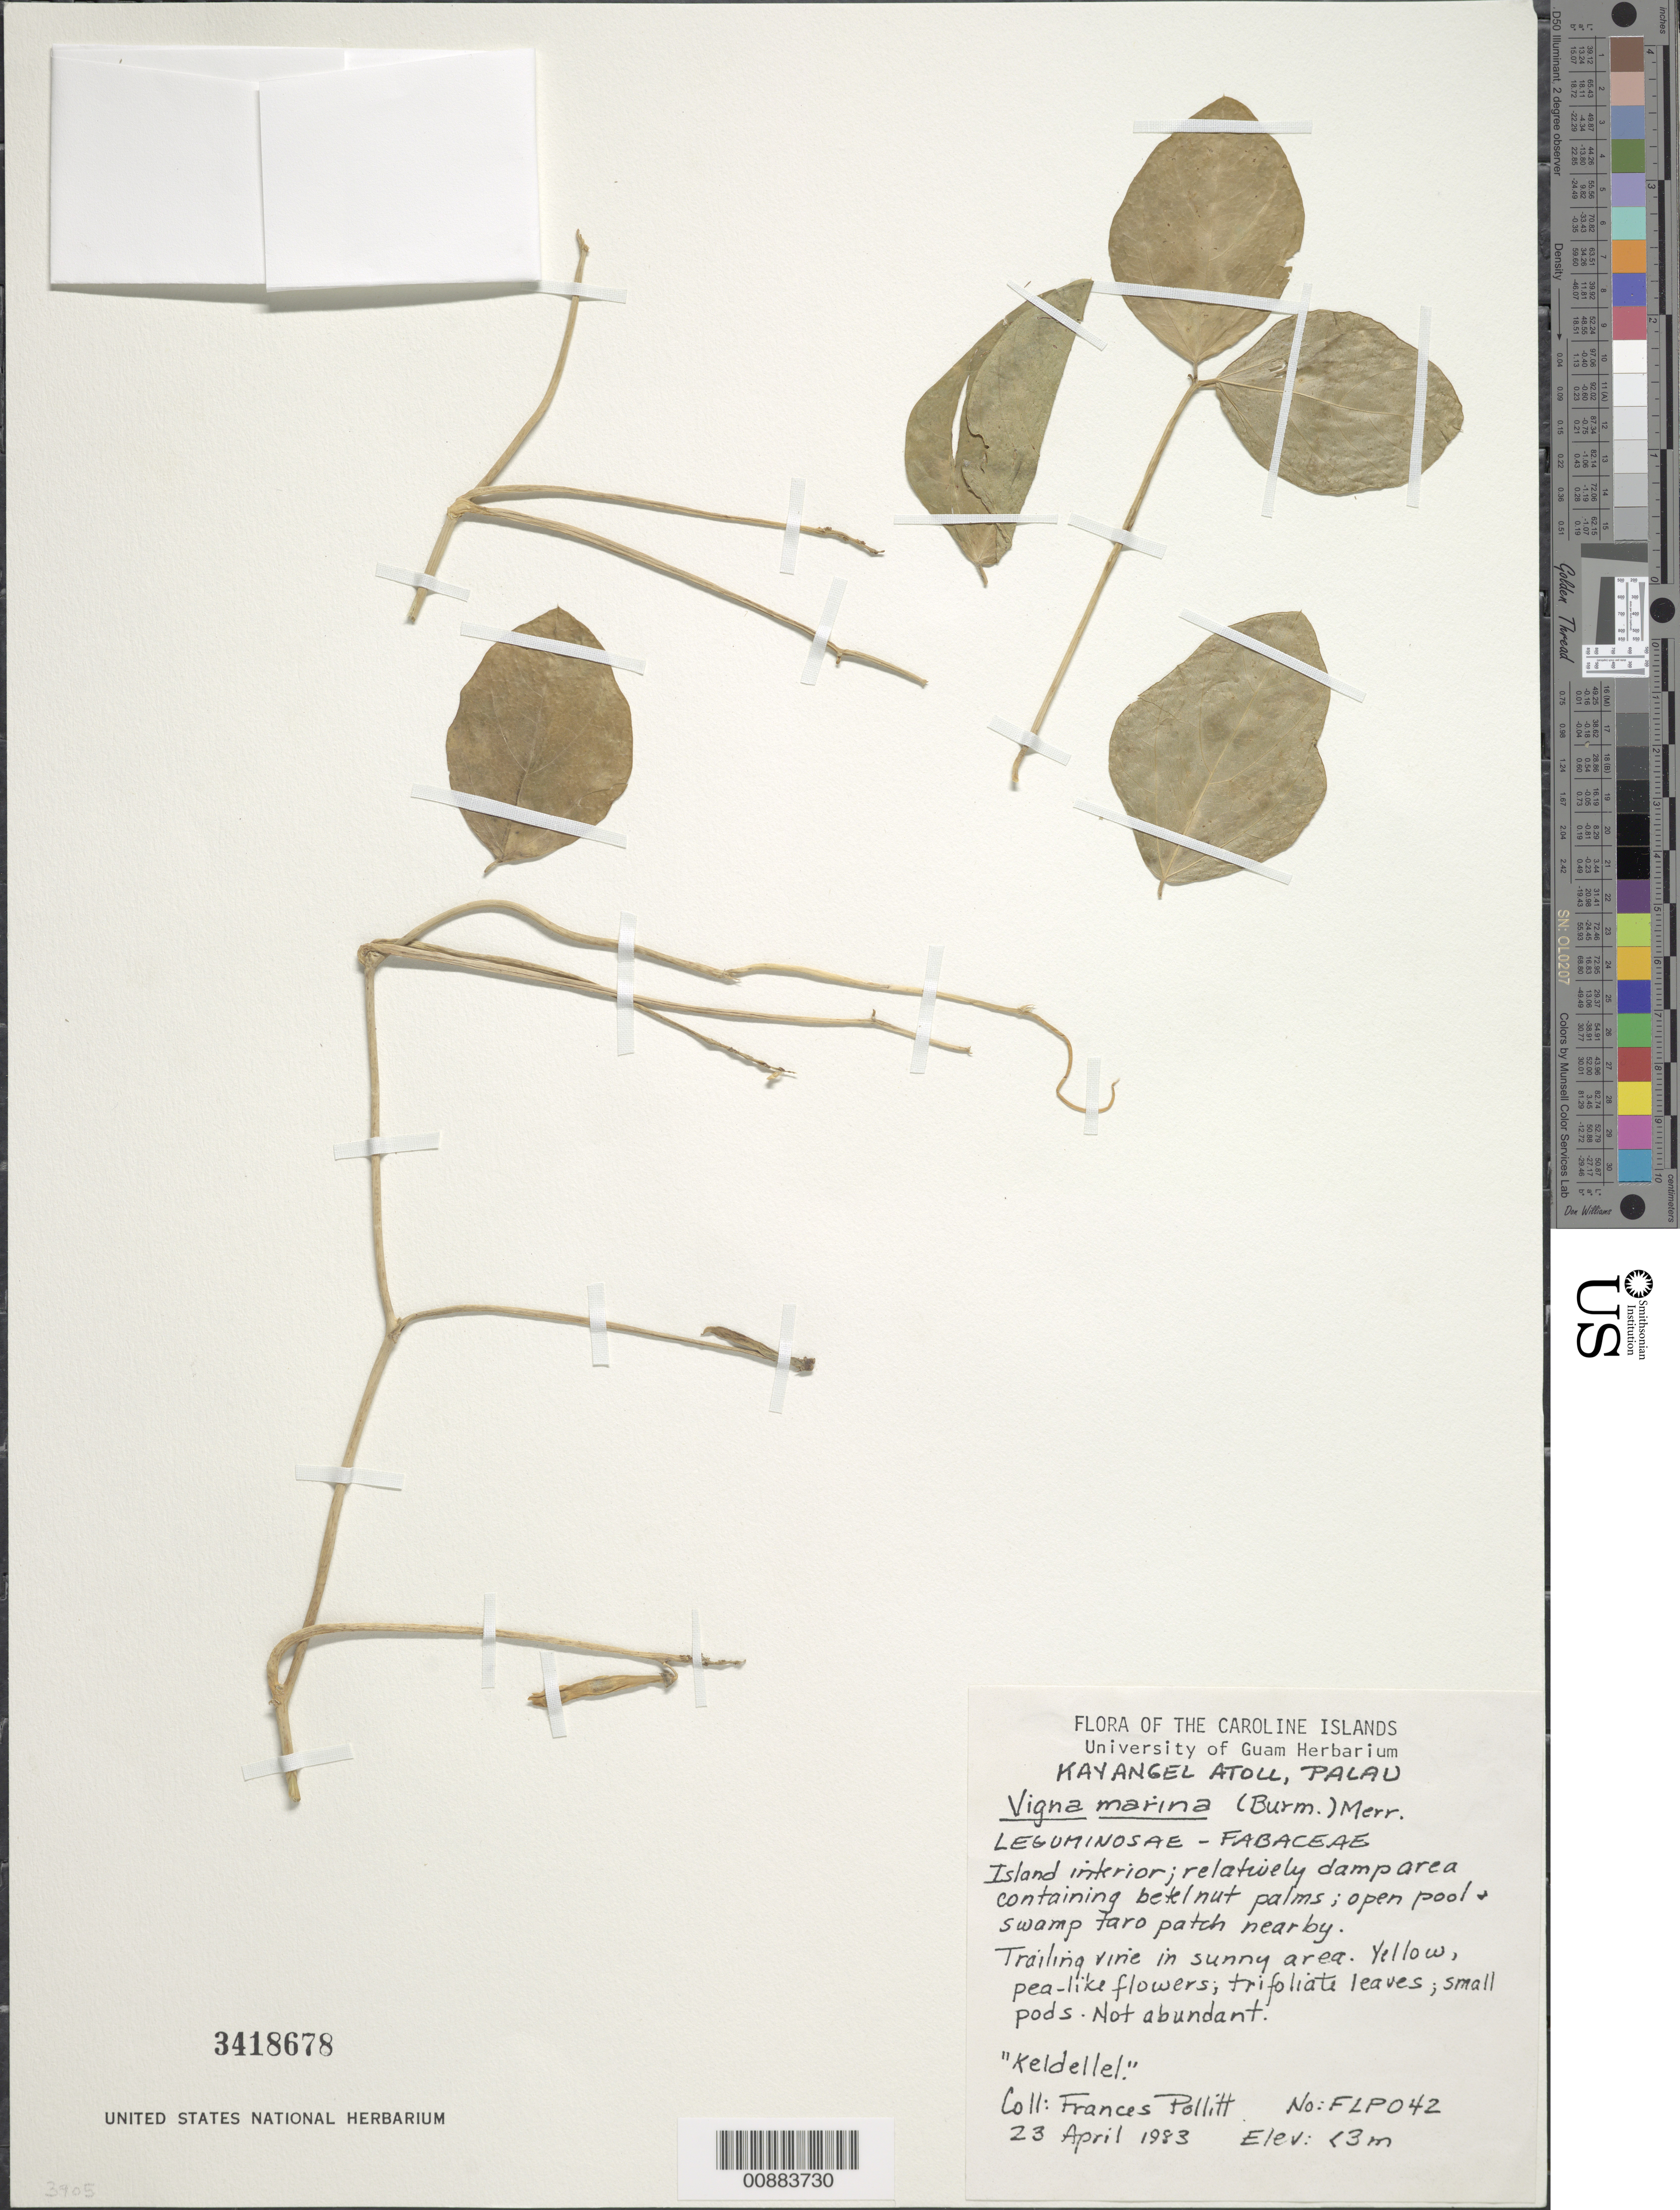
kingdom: Plantae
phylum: Tracheophyta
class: Magnoliopsida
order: Fabales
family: Fabaceae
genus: Vigna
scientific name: Vigna marina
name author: (Burm.) Merr.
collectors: F. Pollitt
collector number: FLP 042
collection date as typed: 23 Apr 1983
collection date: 1983-04-23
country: Palau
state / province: Kayangel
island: Ngcheangel [Kayangel] Atoll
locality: (Palau Islands)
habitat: Relatively damp area containing betel nut palms; open pool and swamp taro patch nearby.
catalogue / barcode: US 3418678